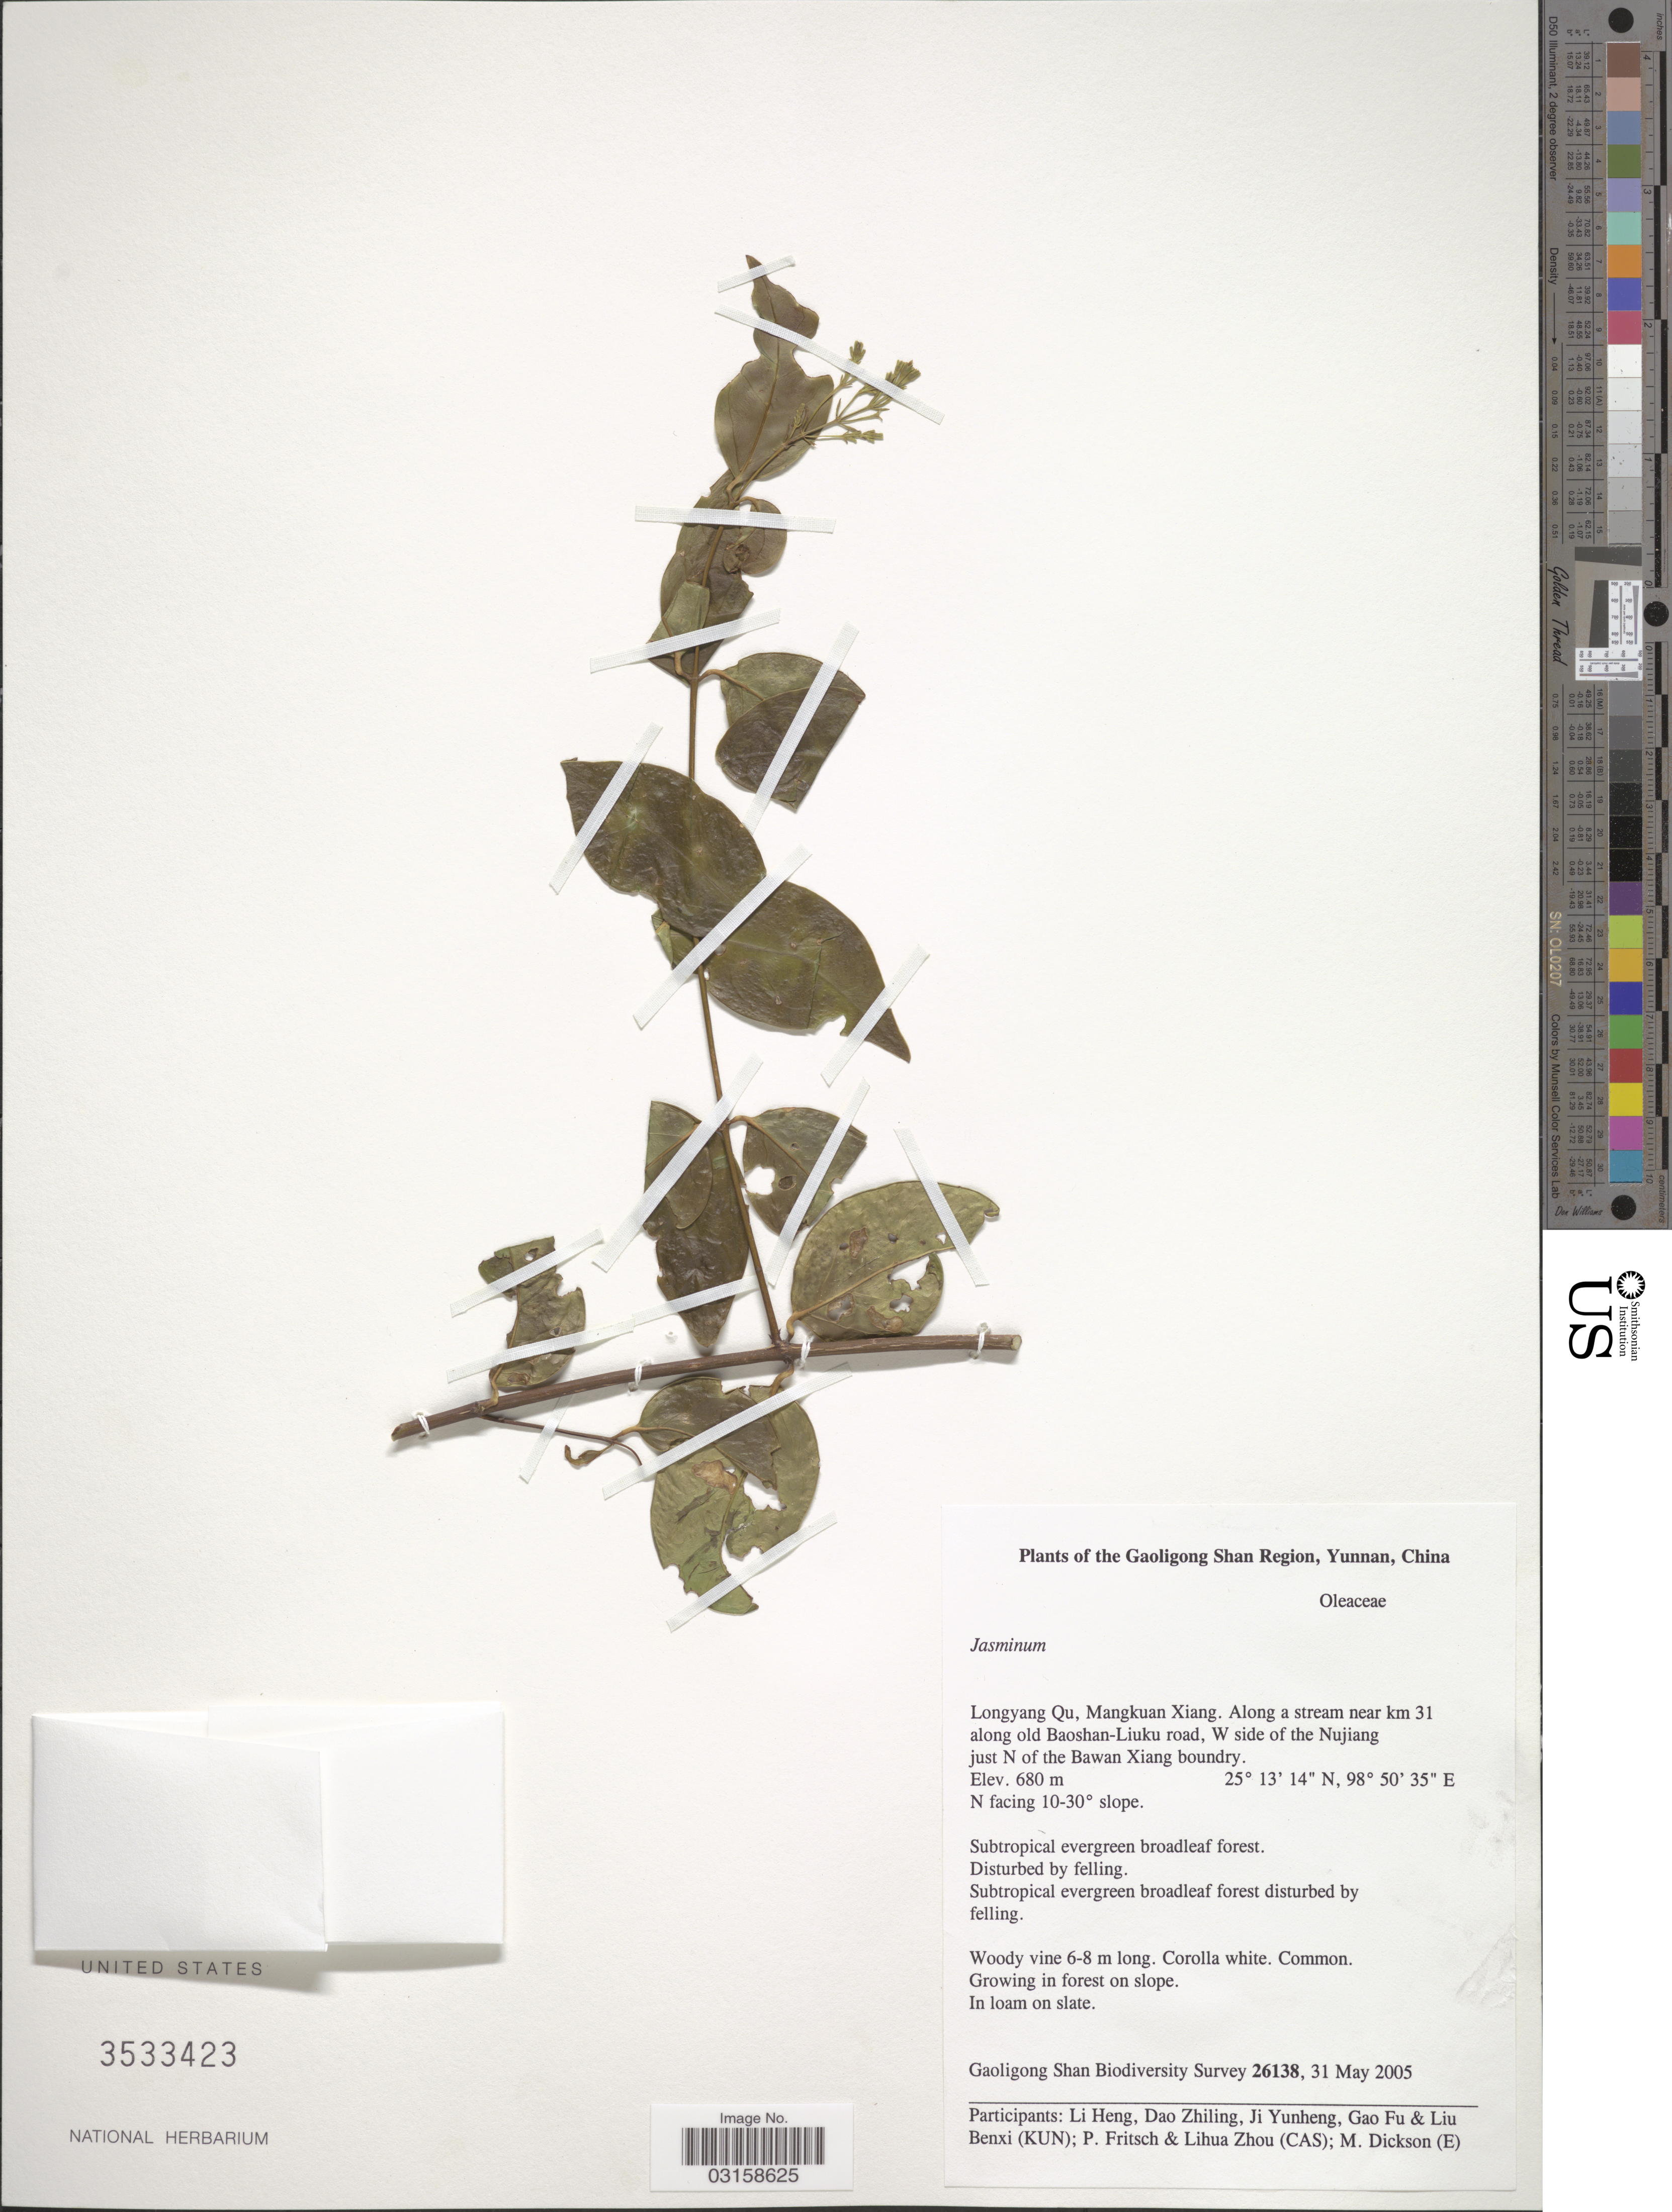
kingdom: Plantae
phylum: Tracheophyta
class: Magnoliopsida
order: Lamiales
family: Oleaceae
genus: Jasminum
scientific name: Jasminum sp.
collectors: Gaoligong Shan Biodiversity Survey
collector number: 26138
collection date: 2005-05-31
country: China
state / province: Yunnan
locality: Gaoligong Shan Region. Longyang Qu, Mangkuan Xiang. Along a stream near km 31 along old Baoshan-Liuku road, W side of the Nujiang just N of the Bawan Xiang boundary.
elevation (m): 680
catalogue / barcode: US 3533423